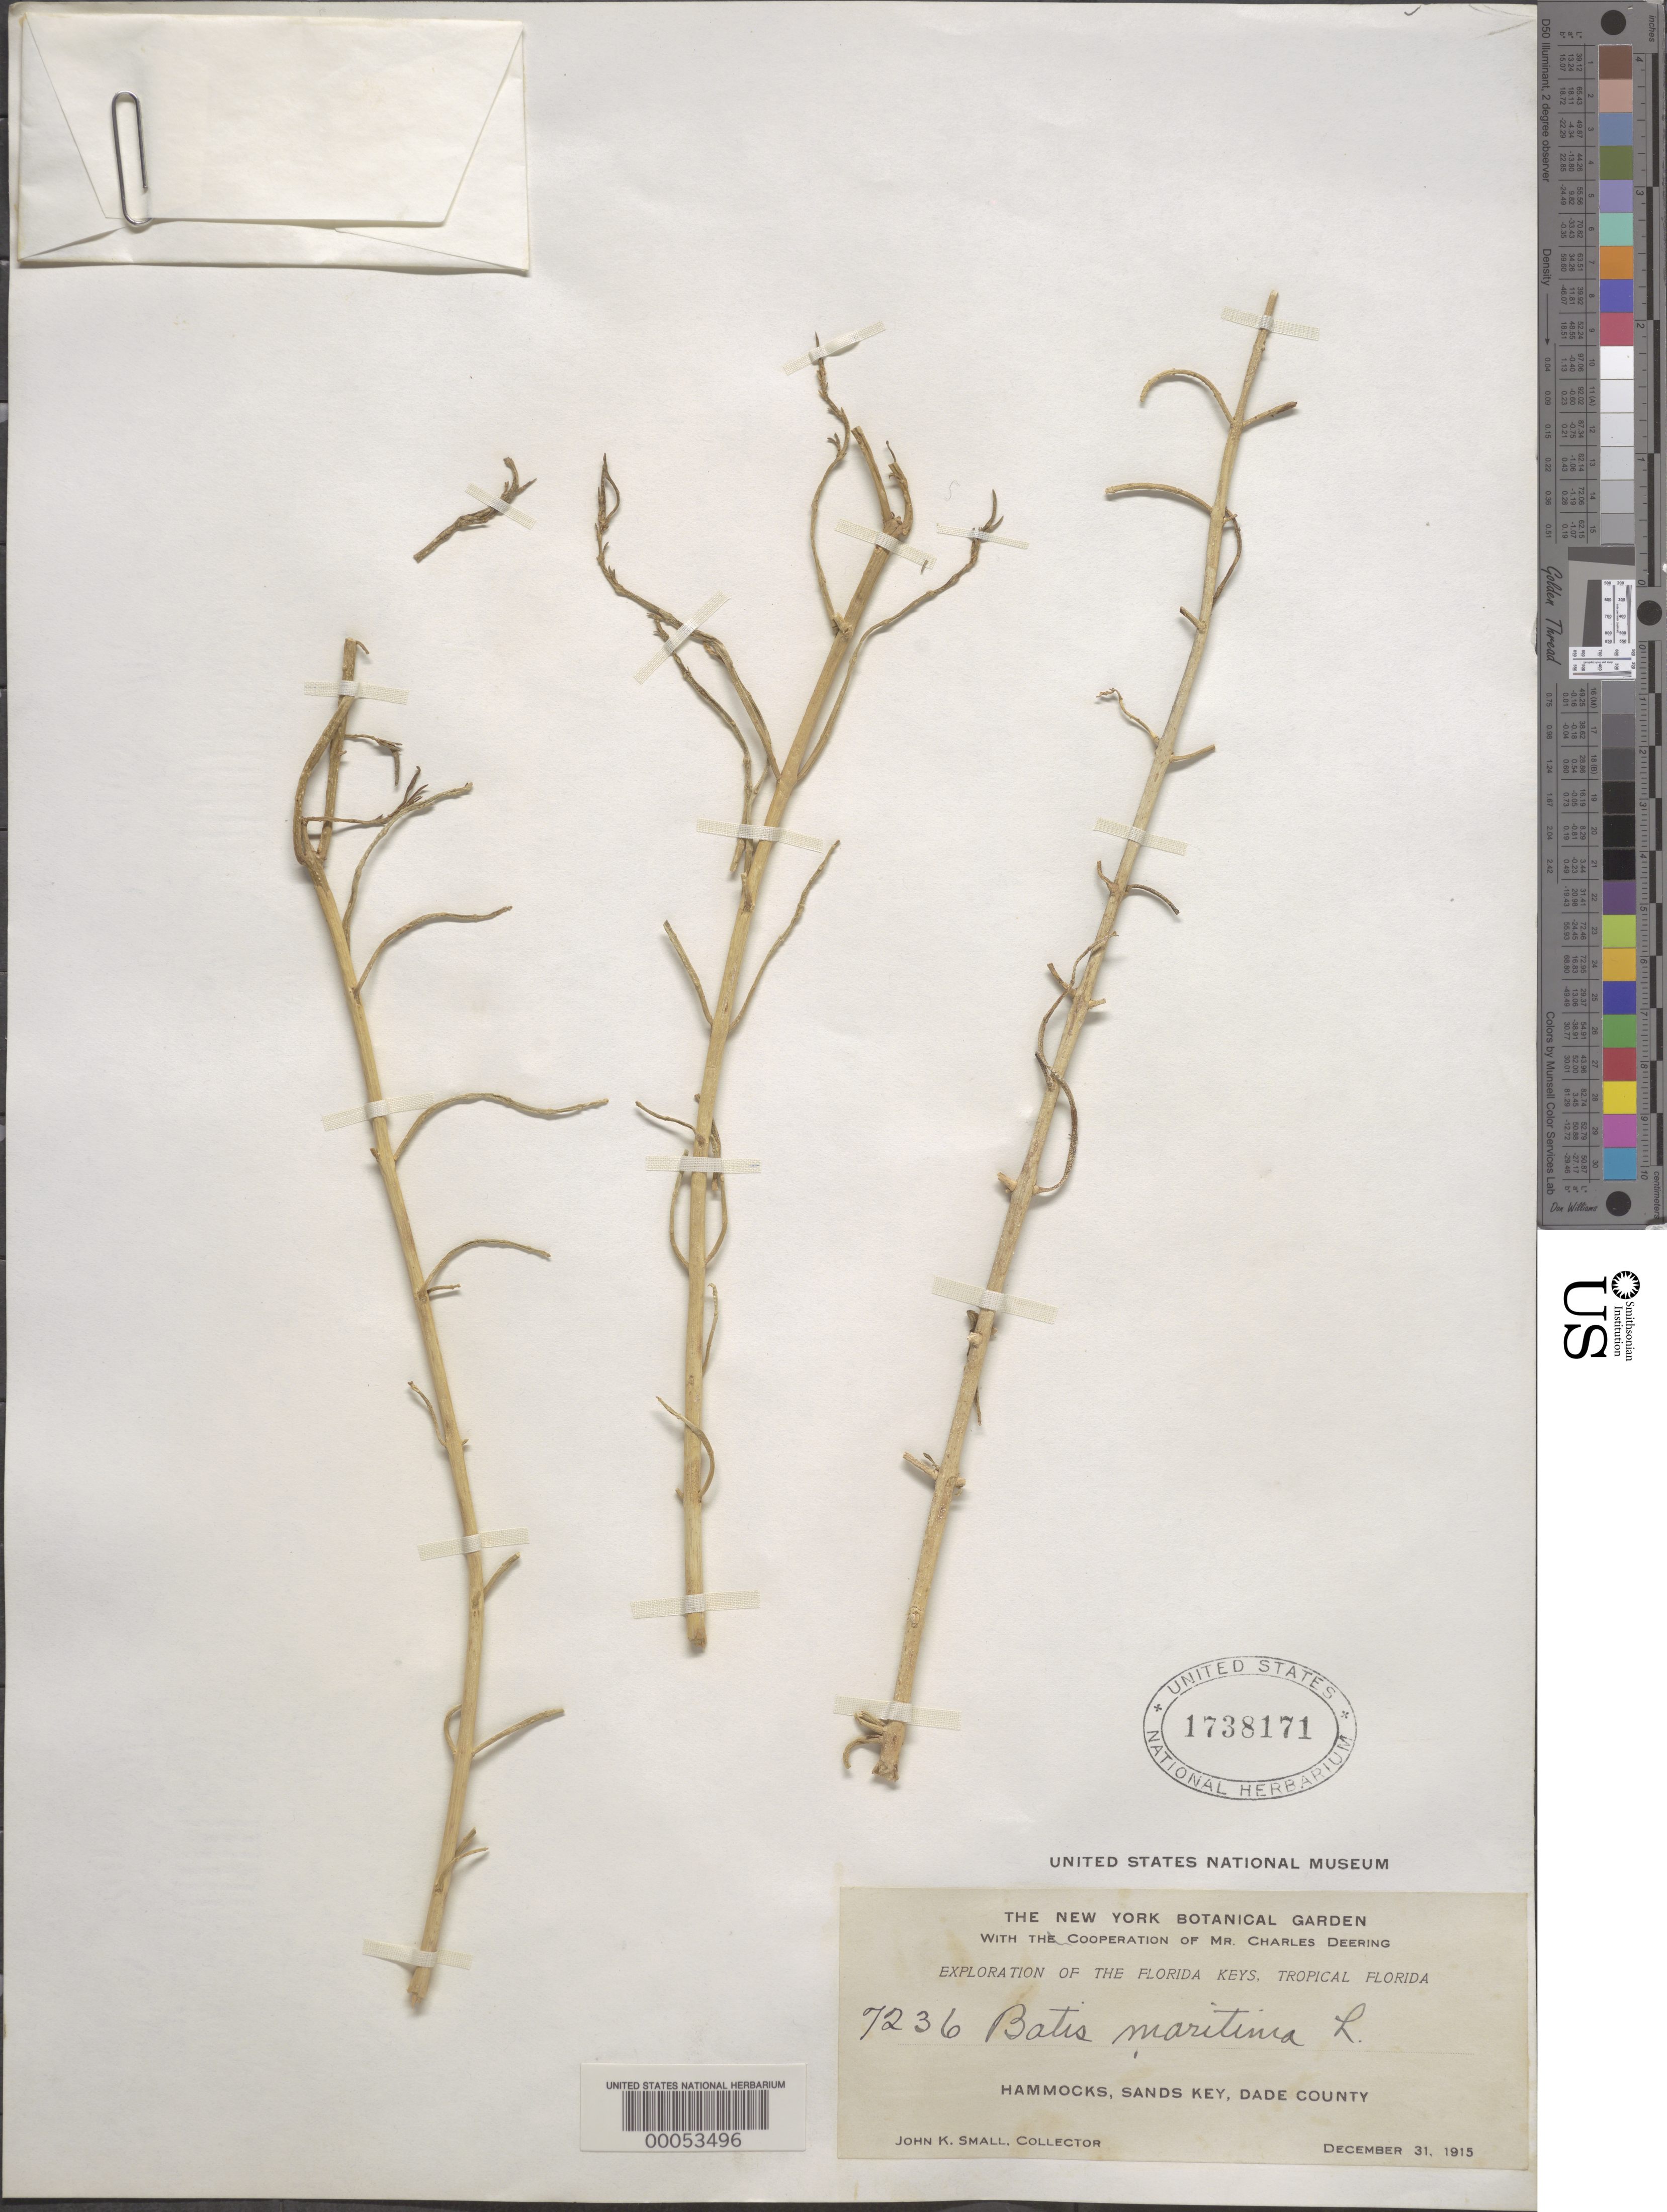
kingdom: Plantae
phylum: Tracheophyta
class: Magnoliopsida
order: Brassicales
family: Bataceae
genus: Batis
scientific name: Batis maritima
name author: L.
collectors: J. K. Small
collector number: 7236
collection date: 1915-12-31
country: United States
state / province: Florida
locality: Florida Keys, Tropical Florida. Hammocks, Sands Key, Dade County.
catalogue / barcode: US 1738171